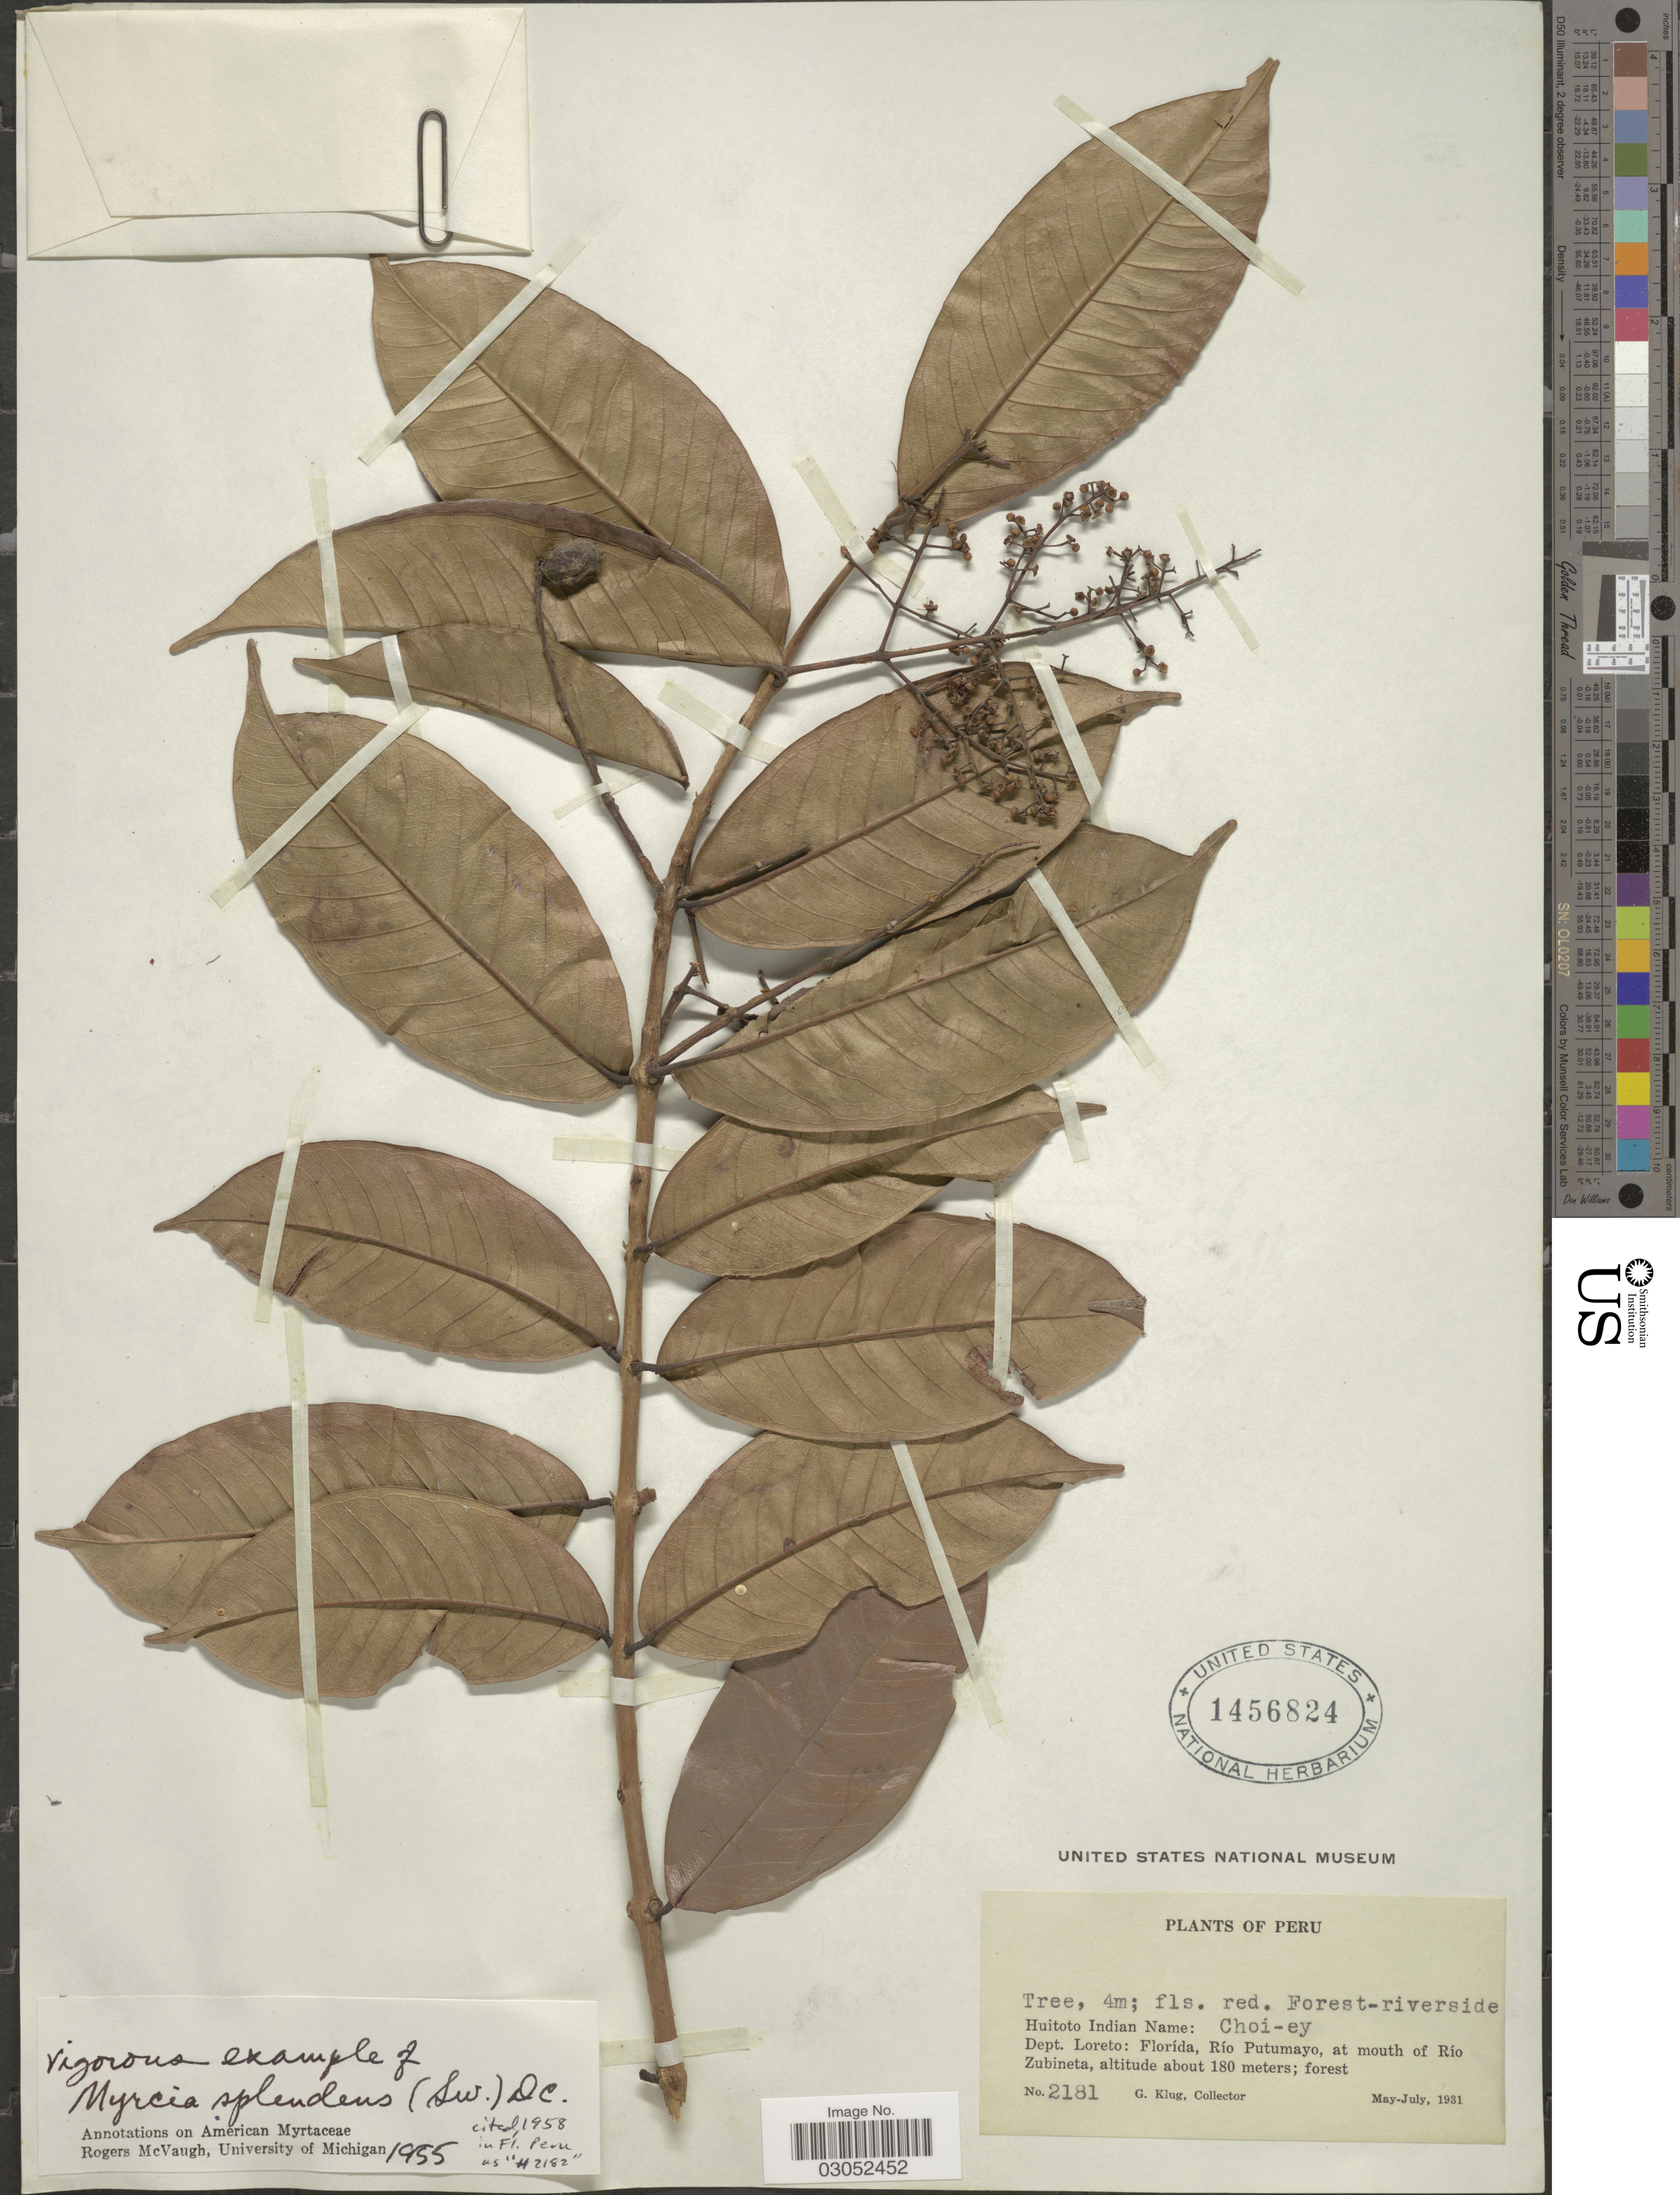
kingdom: Plantae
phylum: Tracheophyta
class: Magnoliopsida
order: Myrtales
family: Myrtaceae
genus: Myrcia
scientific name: Myrcia splendens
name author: (Sw.) DC.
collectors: G. Klug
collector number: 2181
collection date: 1931-05/1931-07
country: Peru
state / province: Loreto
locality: Dept. Loreto: Florída, Río Putumayo, at mouth of Río Zubineta.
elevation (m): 180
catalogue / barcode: US 1456824